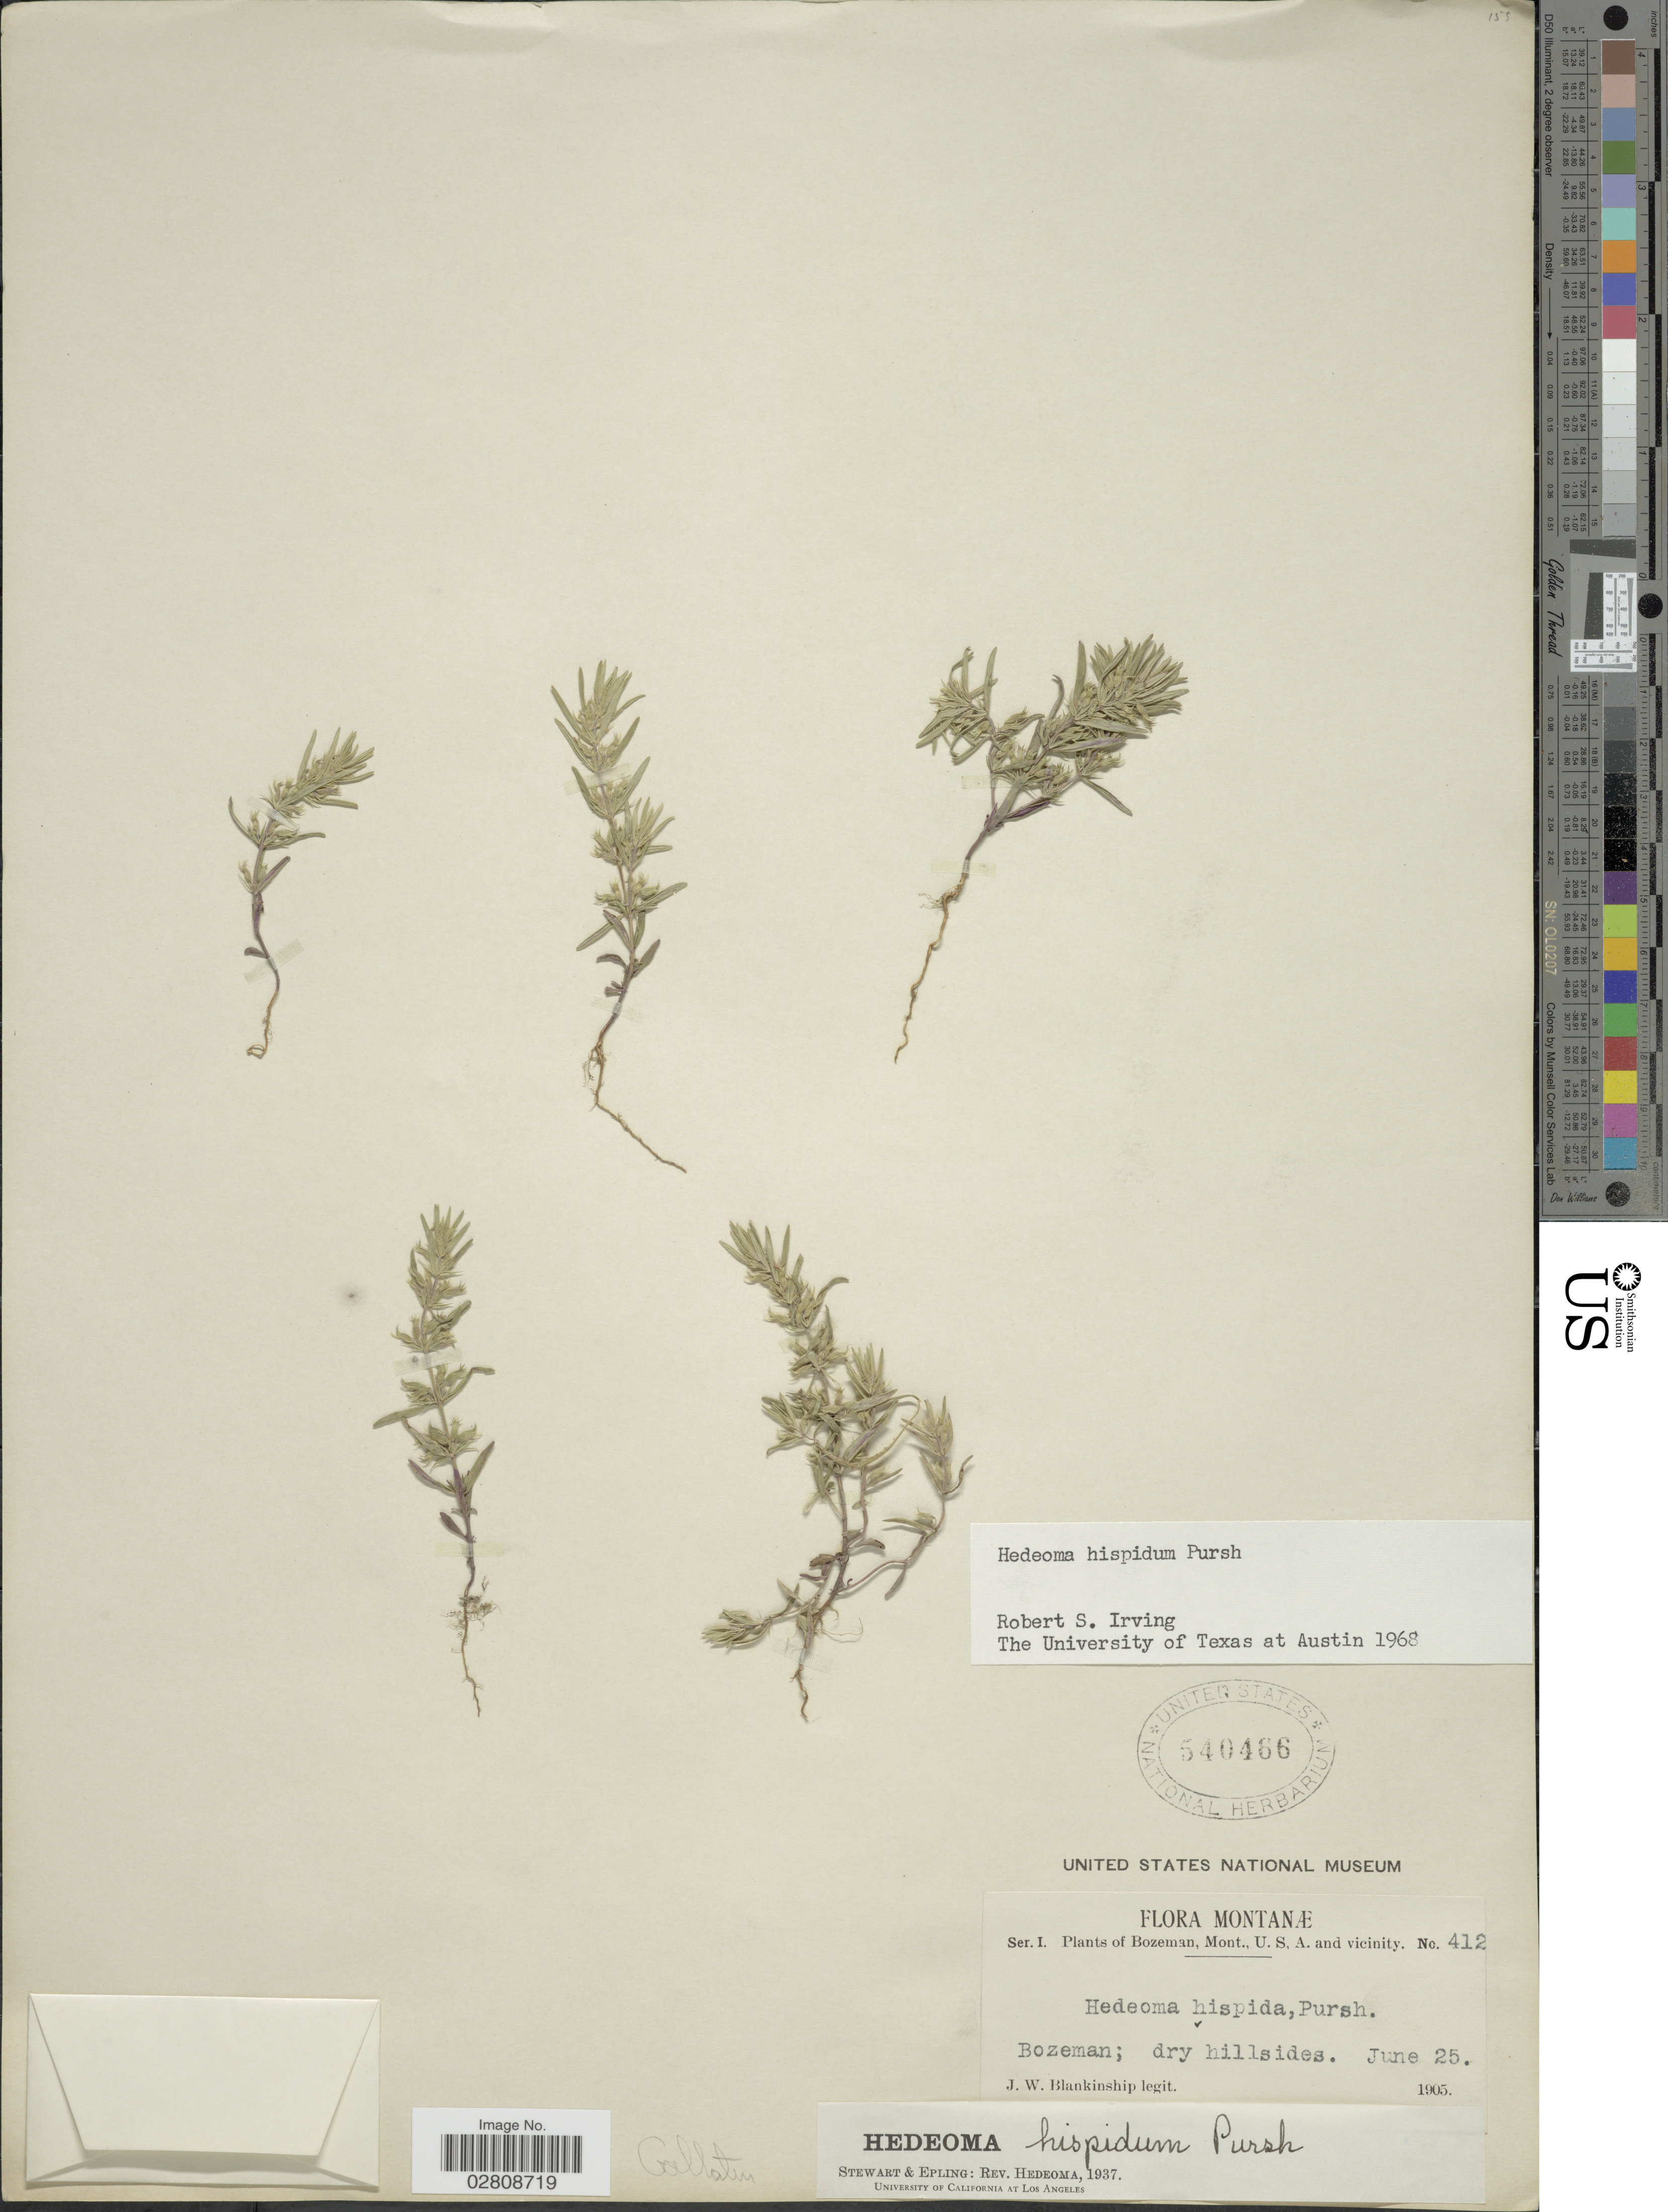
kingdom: Plantae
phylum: Tracheophyta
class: Magnoliopsida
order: Lamiales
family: Lamiaceae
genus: Hedeoma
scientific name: Hedeoma hispida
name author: Pursh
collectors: J. W. Blankinship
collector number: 412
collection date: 1905-06-25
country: United States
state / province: Montana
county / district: Gallatin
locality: Bozeman and vicinity. Gallatin.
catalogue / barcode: US 540466